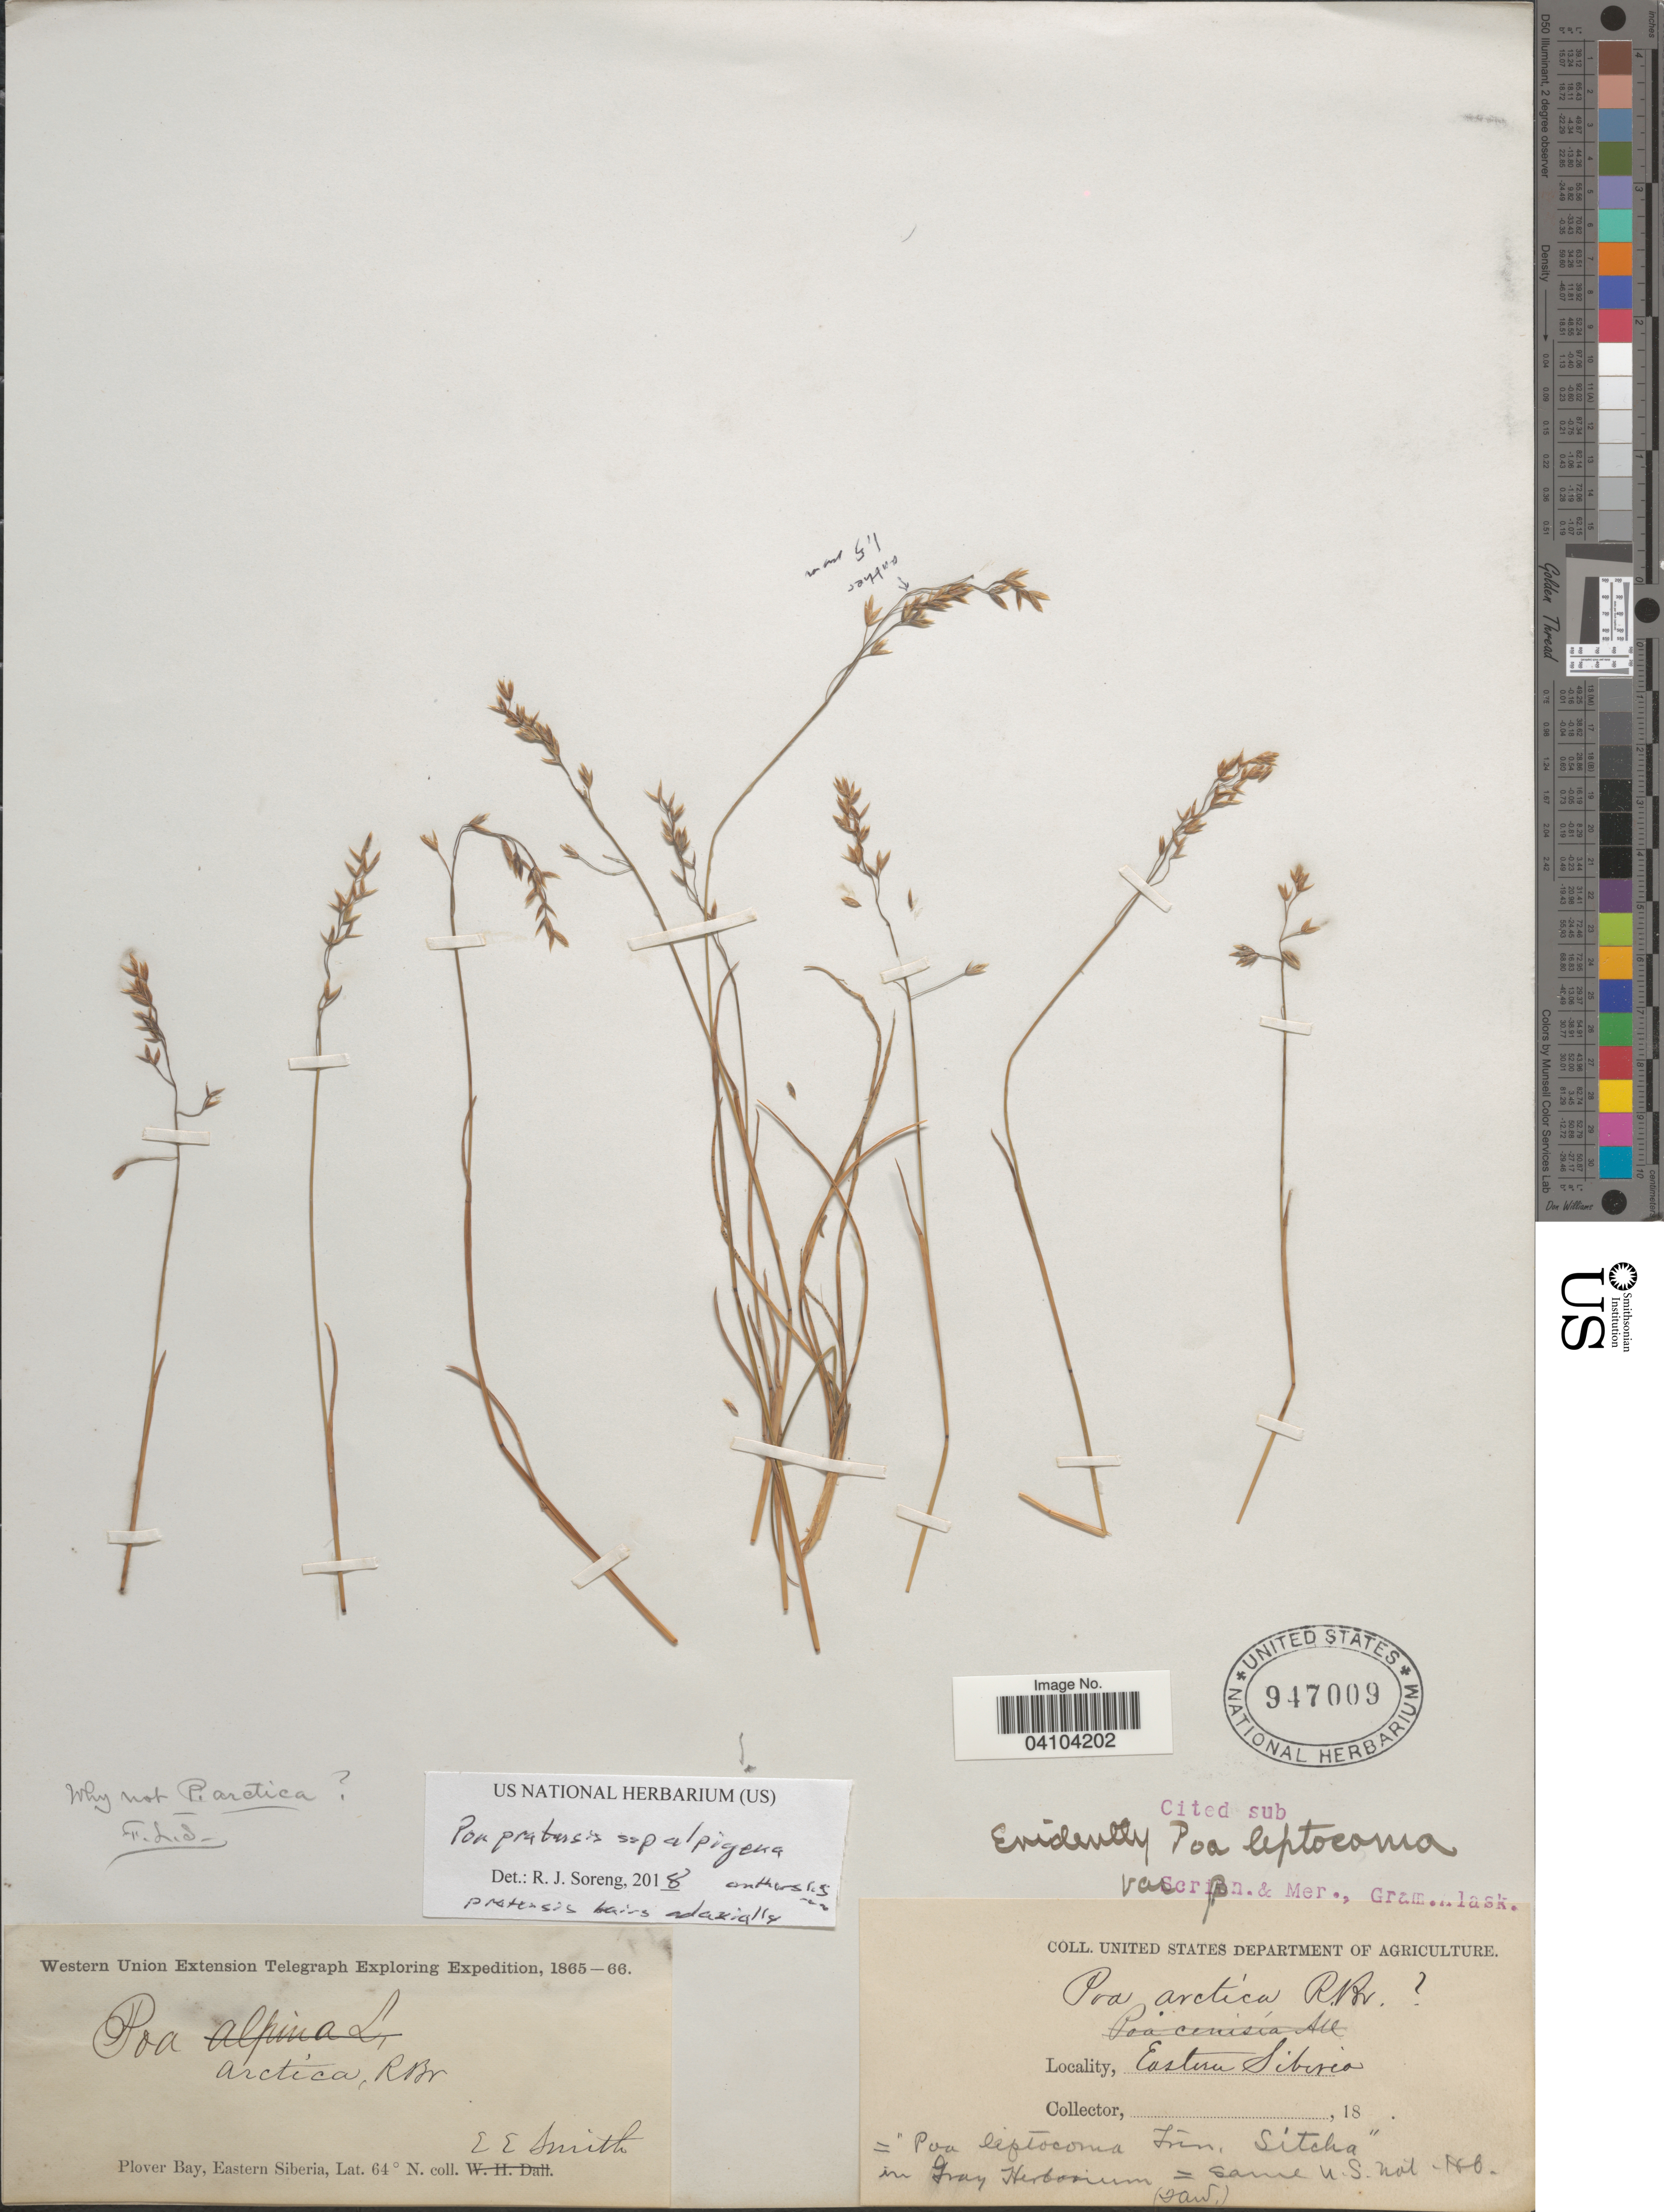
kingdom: Plantae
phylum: Tracheophyta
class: Liliopsida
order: Poales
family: Poaceae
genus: Poa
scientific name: Poa pratensis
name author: L.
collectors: E. E. Smith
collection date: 1865/1866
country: Russian Federation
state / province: Chukotka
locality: Western Union Extension Telegraph Exploring Expedition, 1865-66. Plover Bay, Eastern Siberia.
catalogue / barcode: US 947009